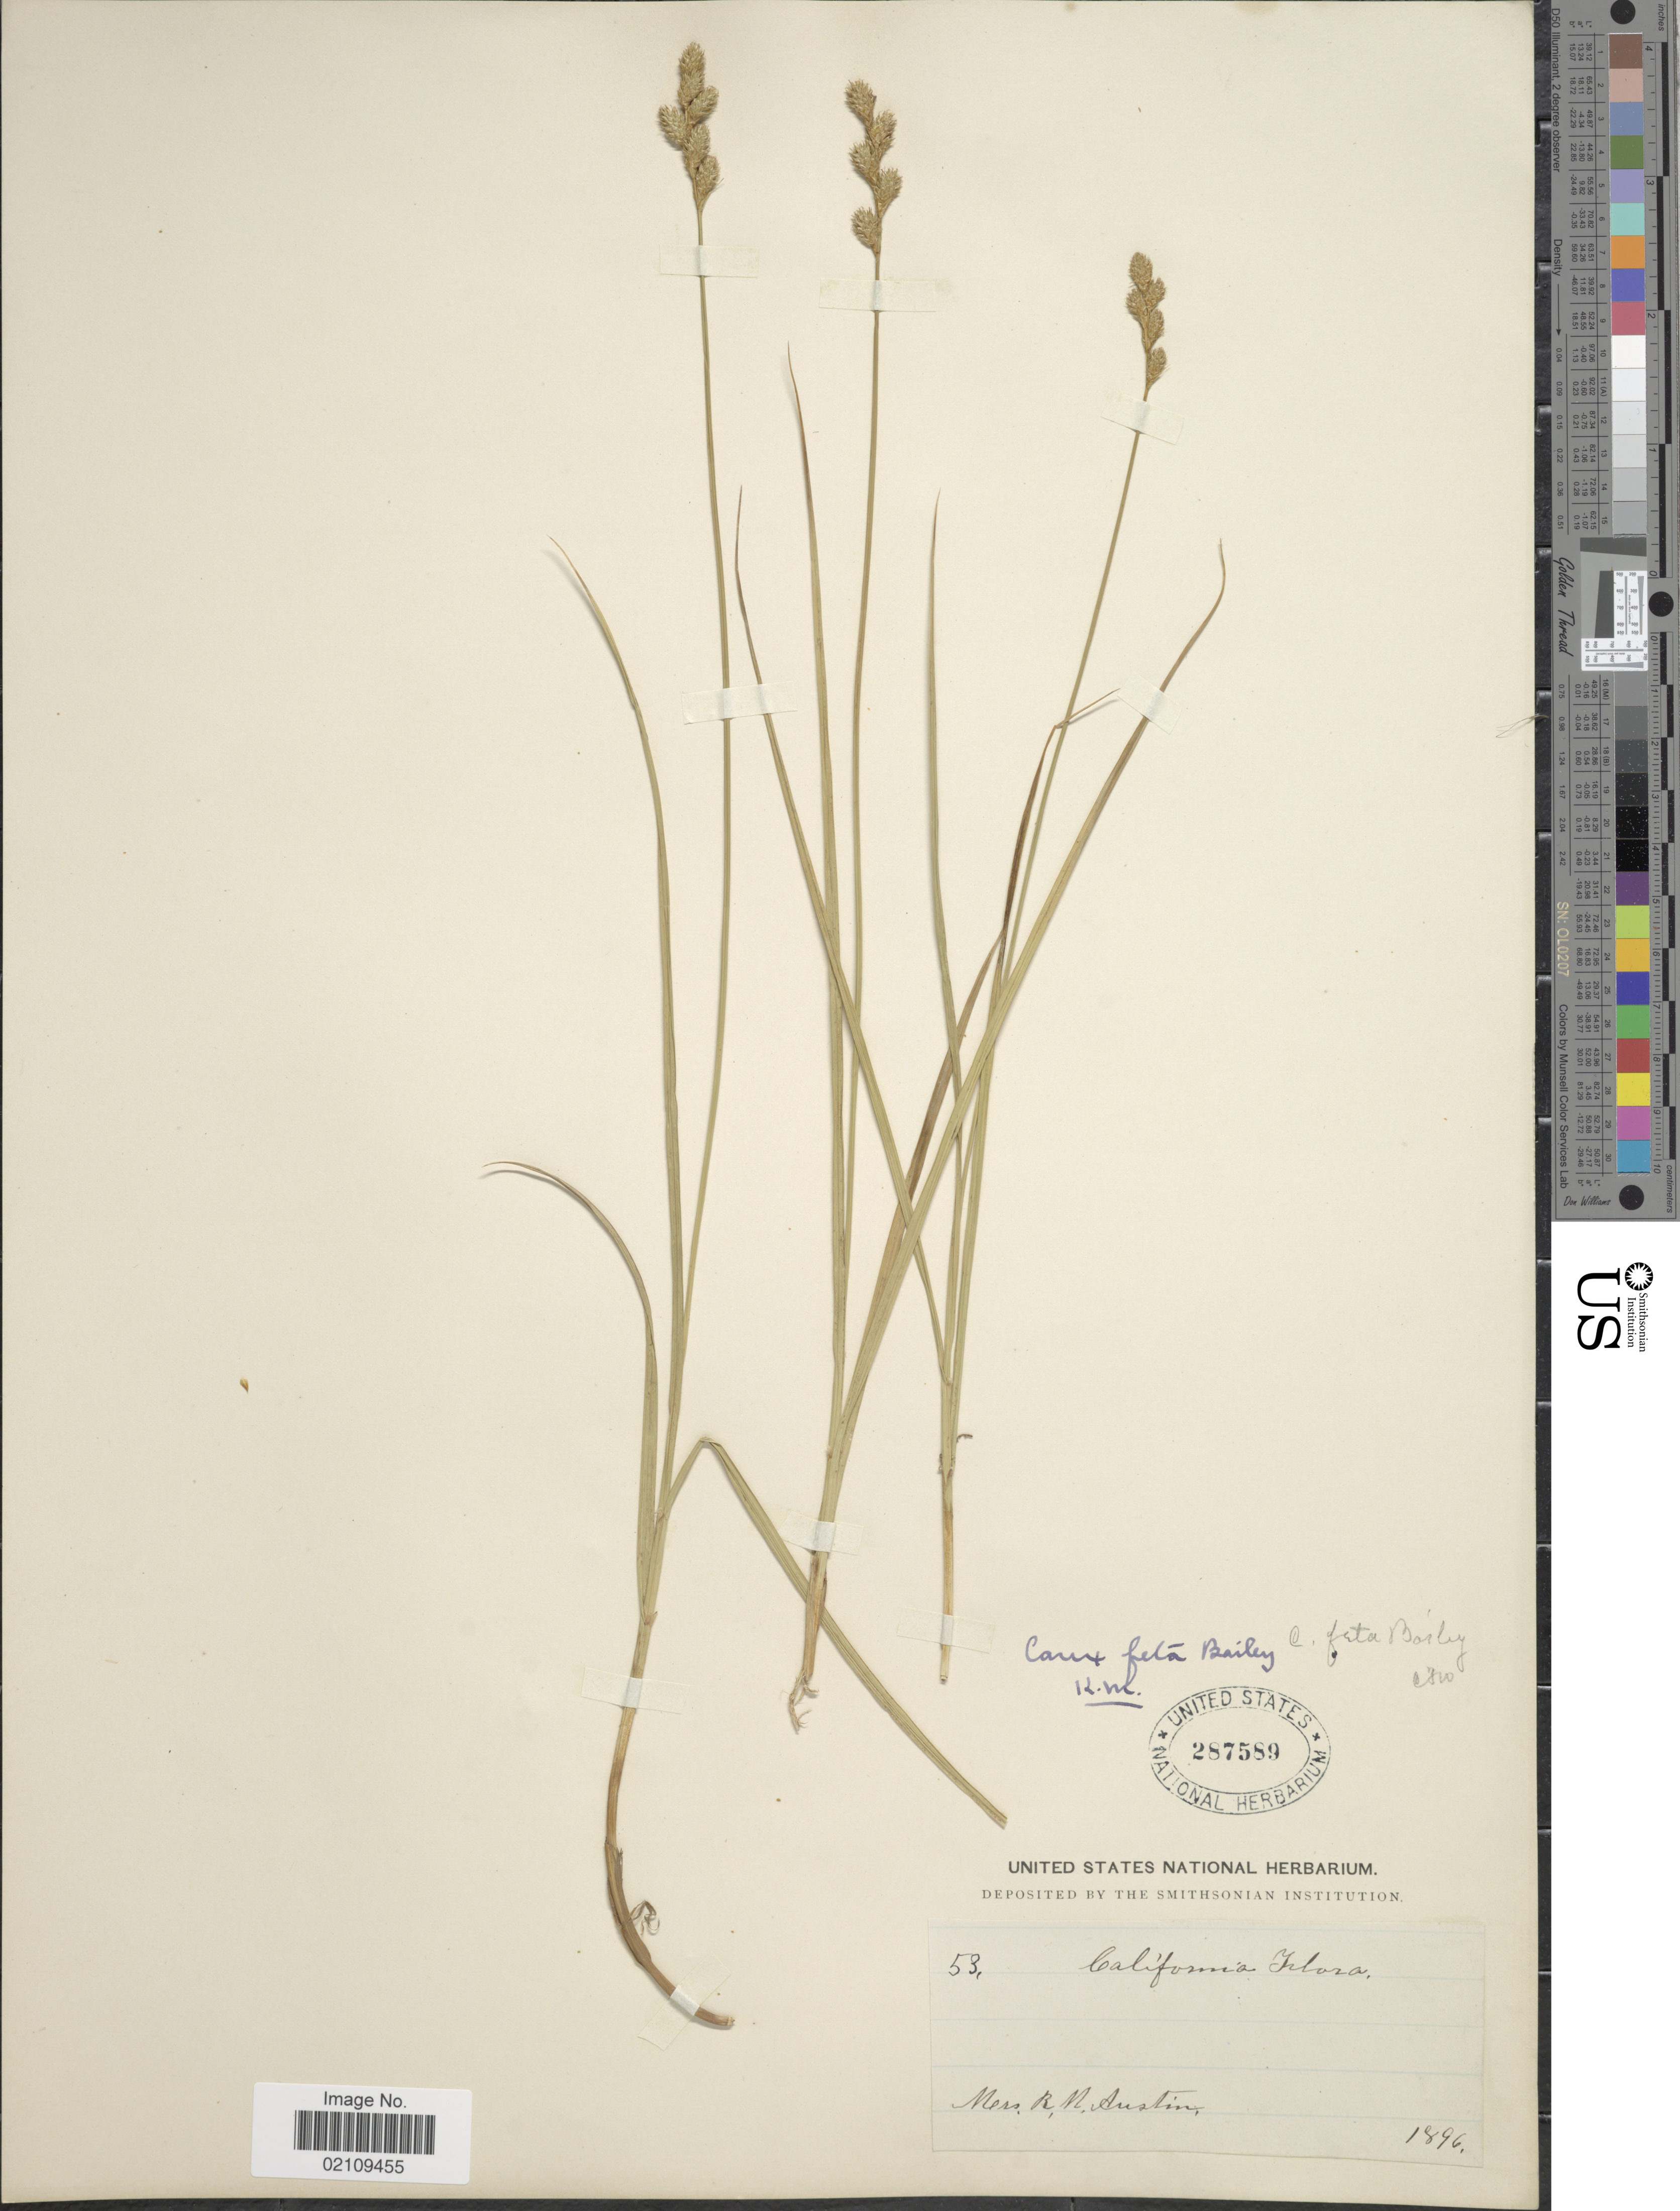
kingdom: Plantae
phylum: Tracheophyta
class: Liliopsida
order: Poales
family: Cyperaceae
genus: Carex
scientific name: Carex feta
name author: L.H. Bailey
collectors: R. Austin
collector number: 53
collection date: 1896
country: United States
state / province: California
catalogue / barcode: US 287589